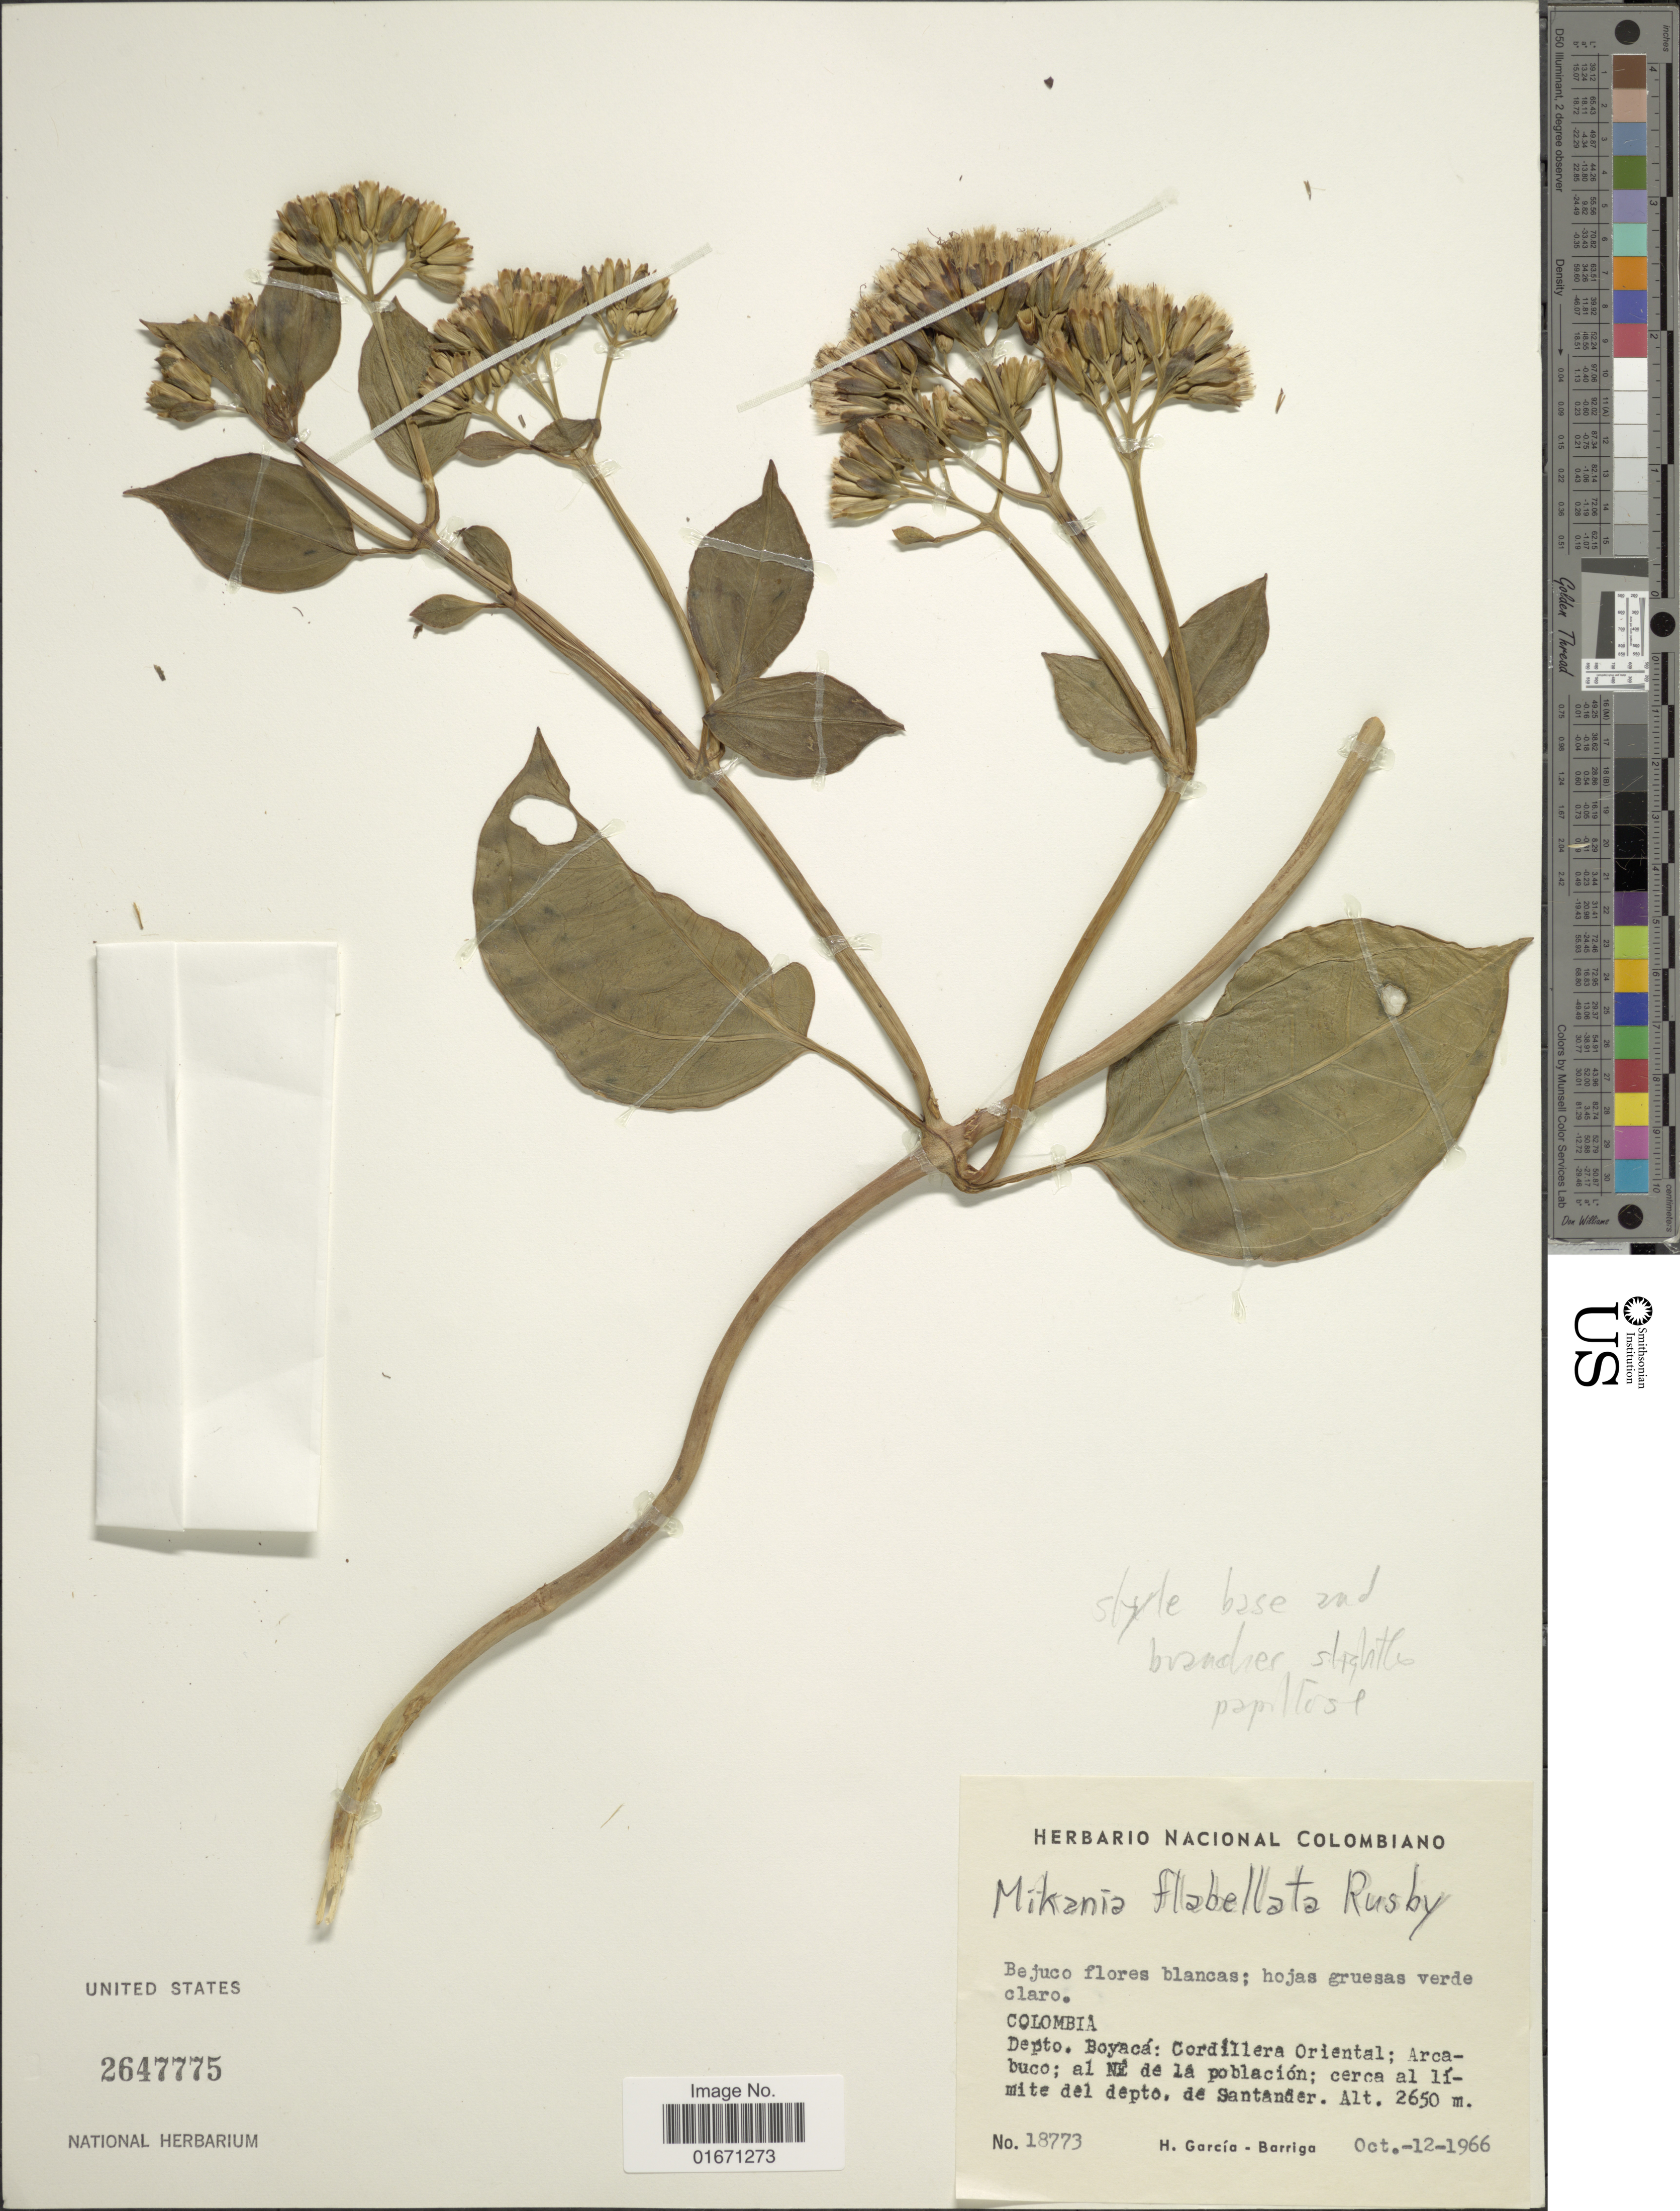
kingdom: Plantae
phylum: Tracheophyta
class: Magnoliopsida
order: Asterales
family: Asteraceae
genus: Mikania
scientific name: Mikania flabellata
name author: Rusby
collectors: H. García Barriga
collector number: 18773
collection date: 1966-10-12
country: Colombia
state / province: Boyacá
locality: Cordillera Oriental, Arcabuco, al NE de la poblacion, cerca al limite del depto. de Santander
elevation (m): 2650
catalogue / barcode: US 2647775